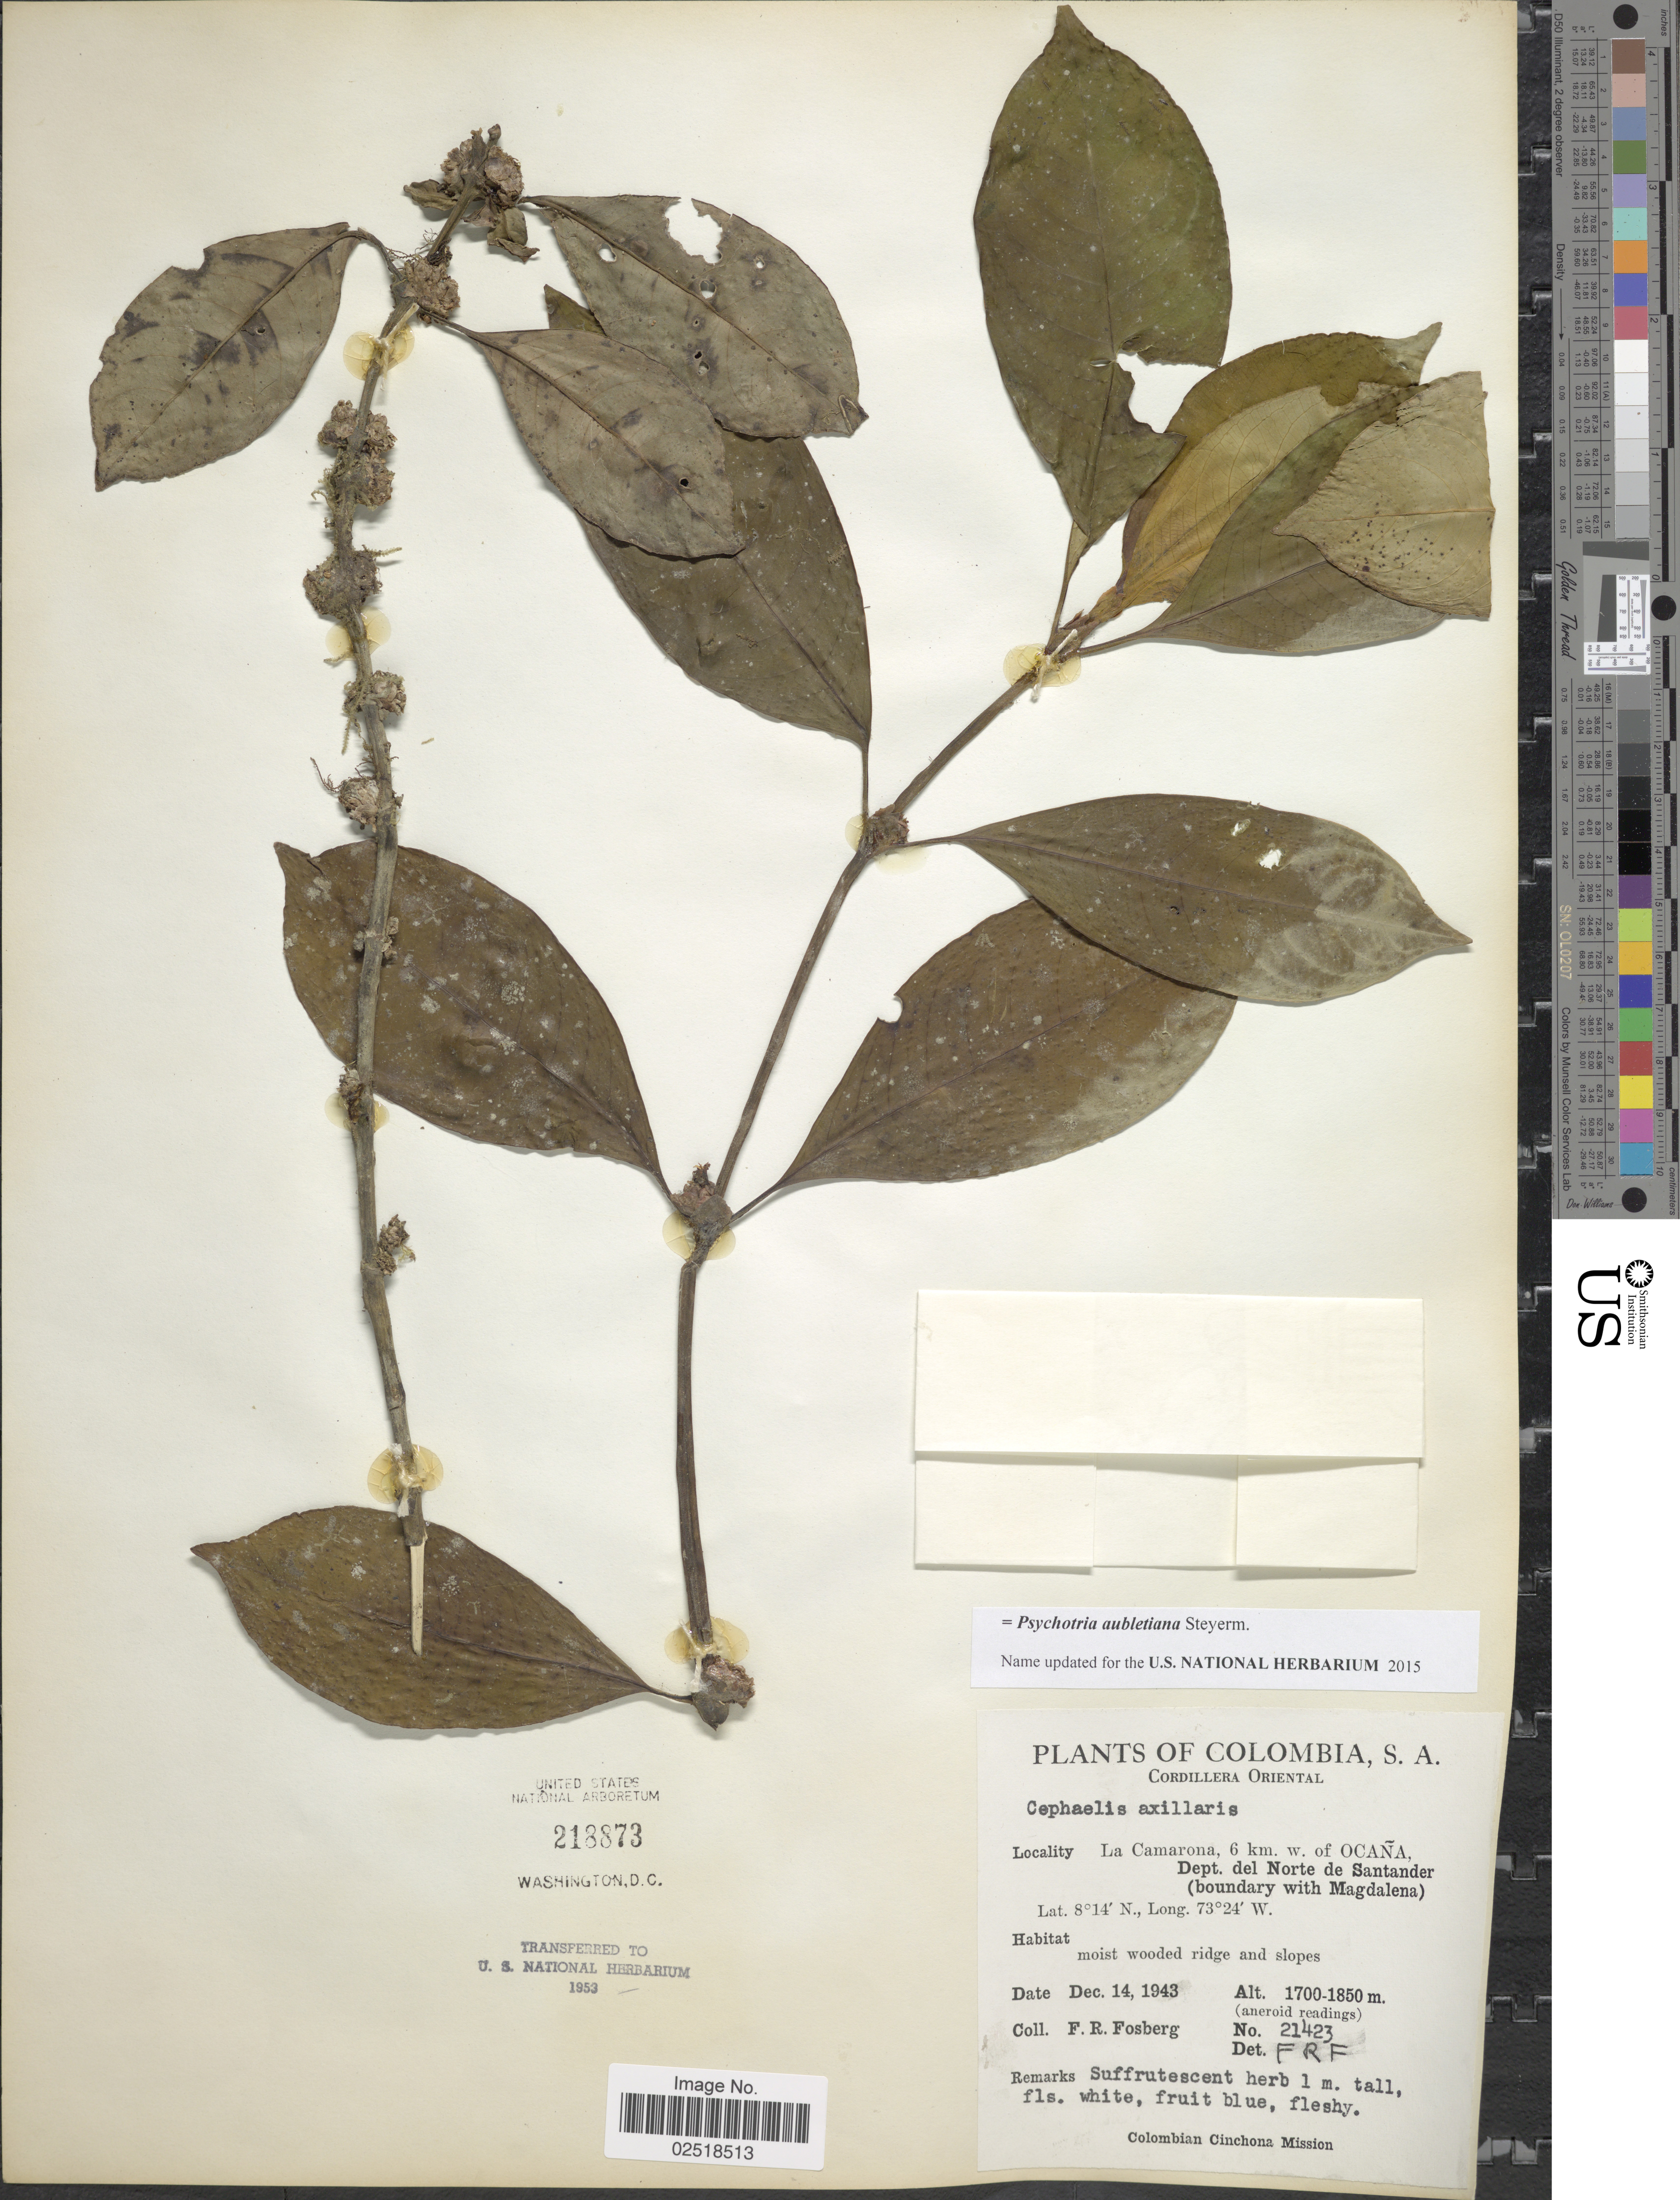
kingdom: Plantae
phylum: Tracheophyta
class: Magnoliopsida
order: Gentianales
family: Rubiaceae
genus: Psychotria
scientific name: Psychotria aubletiana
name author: Steyerm.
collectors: F. R. Fosberg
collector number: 21423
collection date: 1943-12-14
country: Colombia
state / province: Norte de Santander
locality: Cordillera Oriental, La Camarona, 6 km w. of Ocaña, Dept. del Nort de Santander (boundary with Magalena), moist wooded ridge and slopes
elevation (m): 1700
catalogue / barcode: US 218873